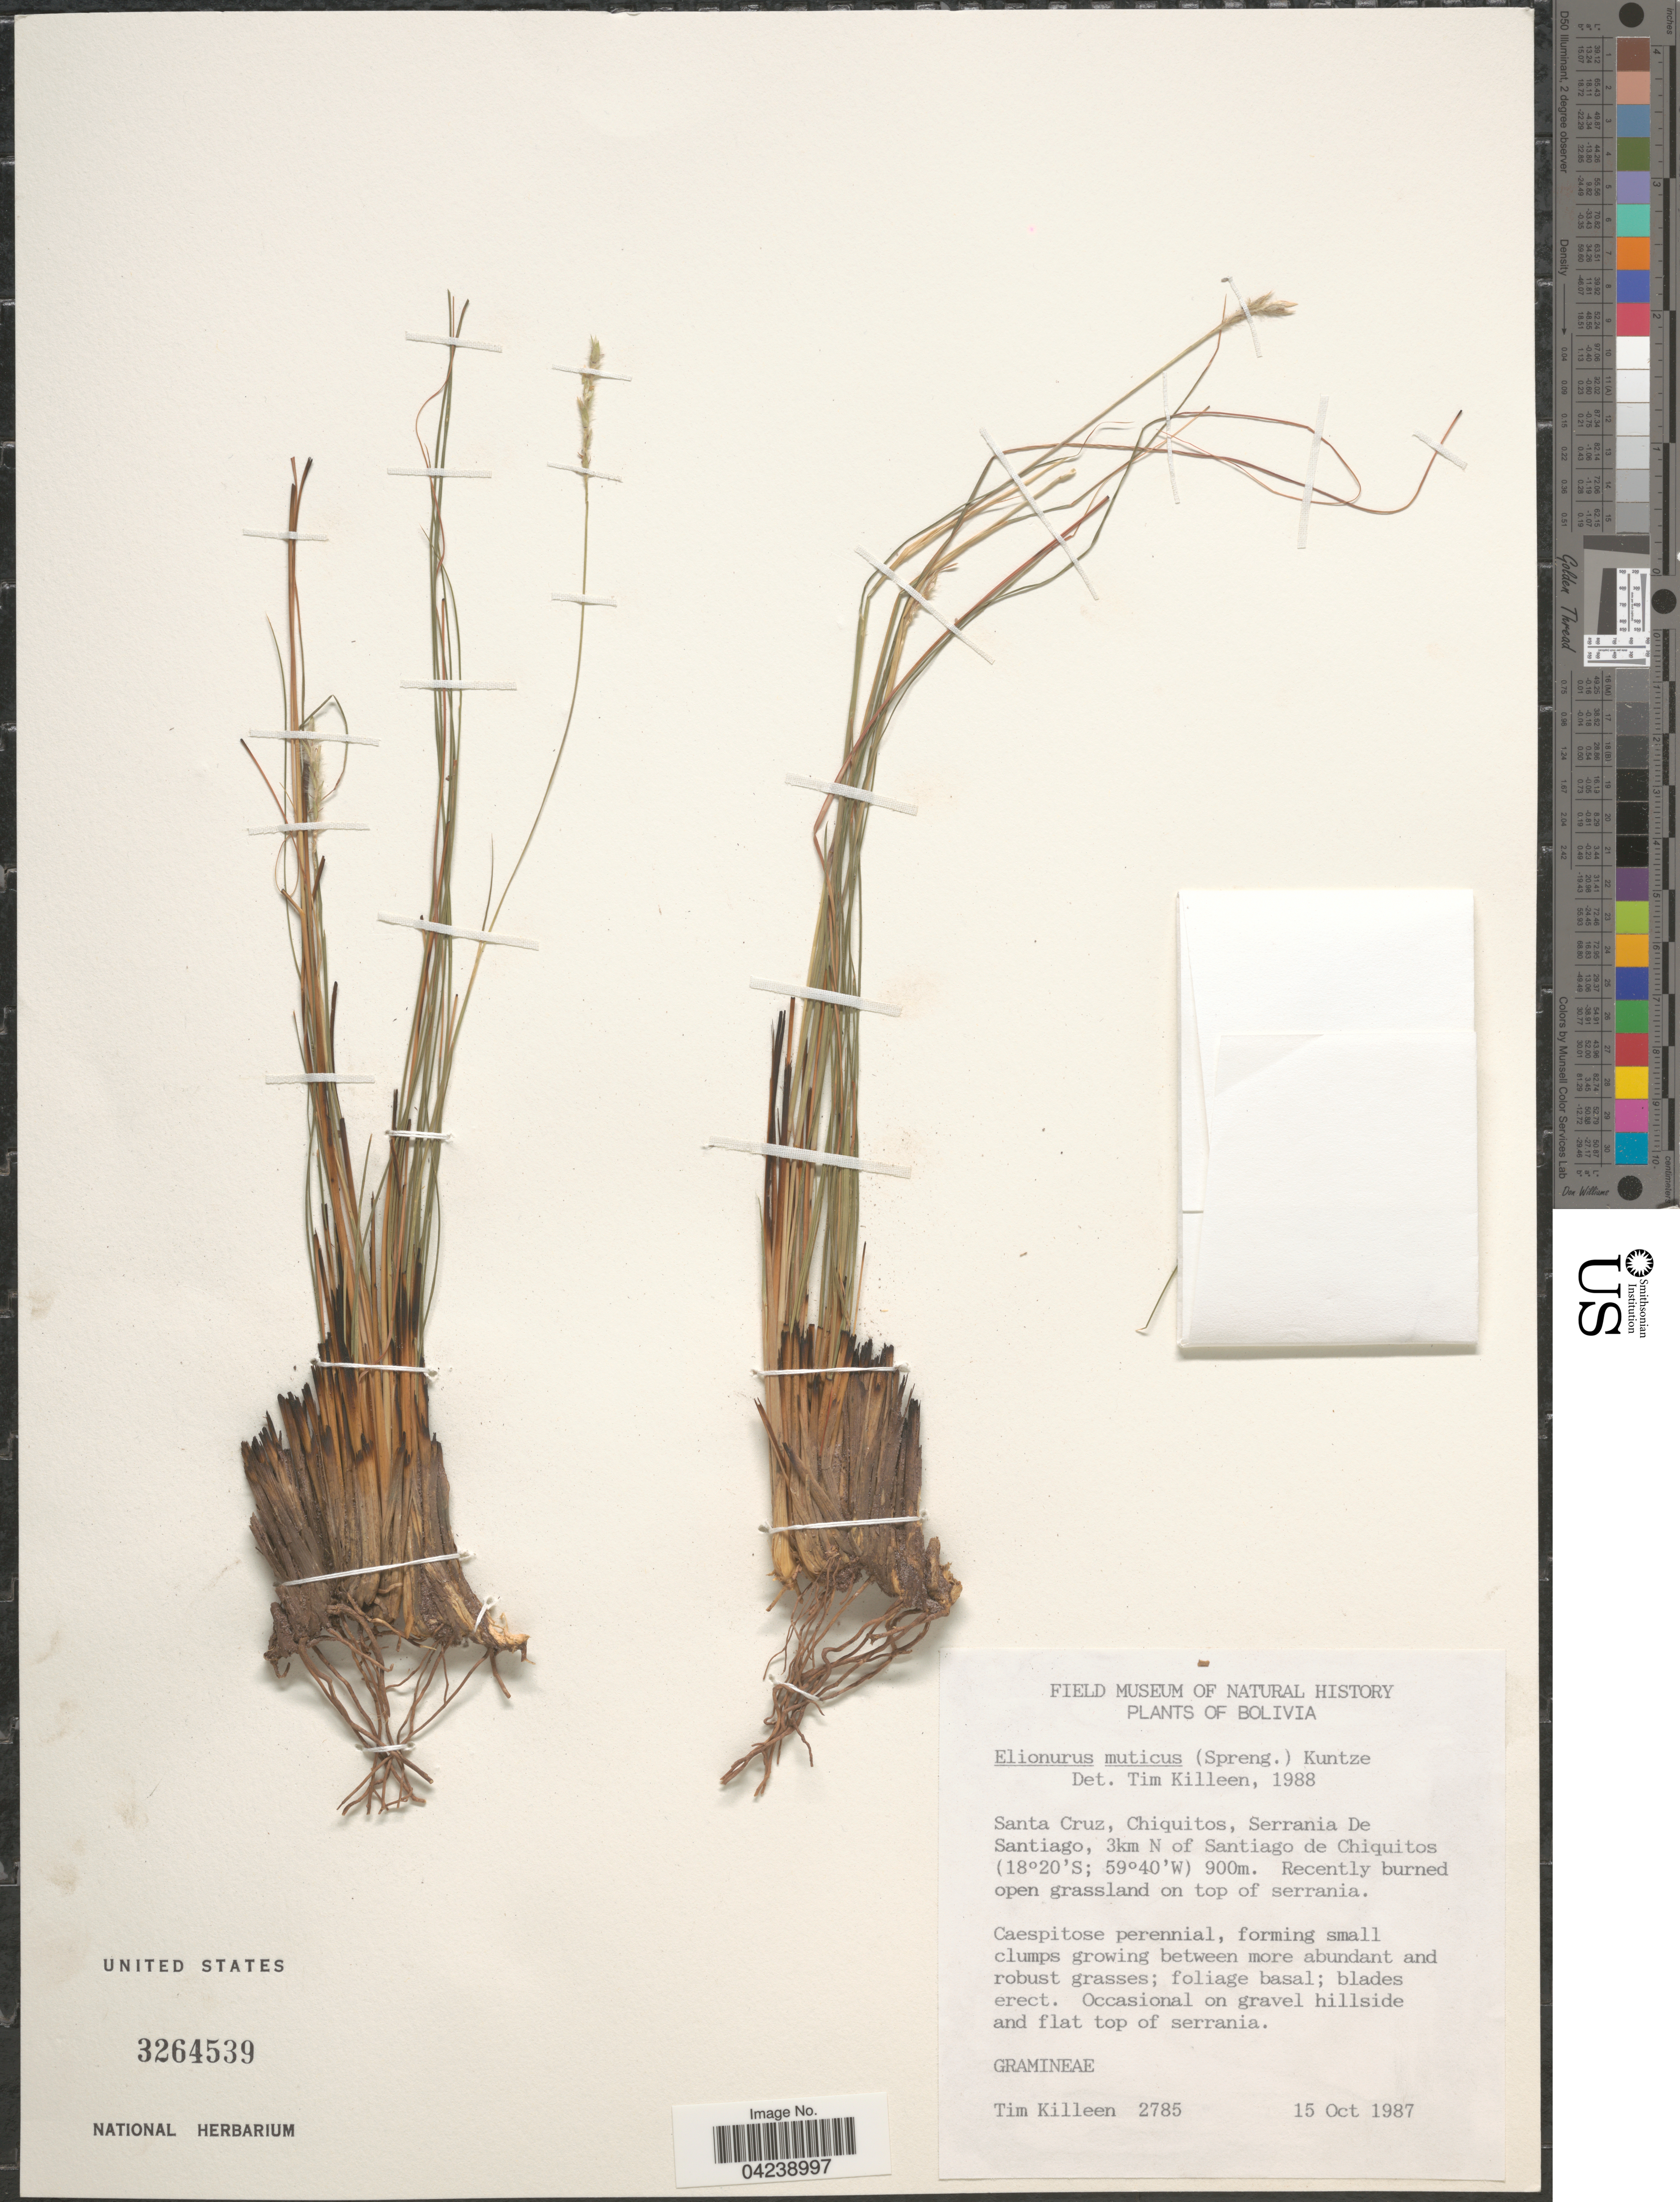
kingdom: Plantae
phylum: Tracheophyta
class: Liliopsida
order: Poales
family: Poaceae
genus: Elionurus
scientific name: Elionurus muticus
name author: (Spreng.) Kuntze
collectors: T. J. Killeen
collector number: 2785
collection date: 1987-10-15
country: Bolivia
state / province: Santa Cruz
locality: Chiquitos, Serrania De Santiago, 3km N of Santiago de Chiquitos.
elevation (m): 900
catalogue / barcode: US 3264539